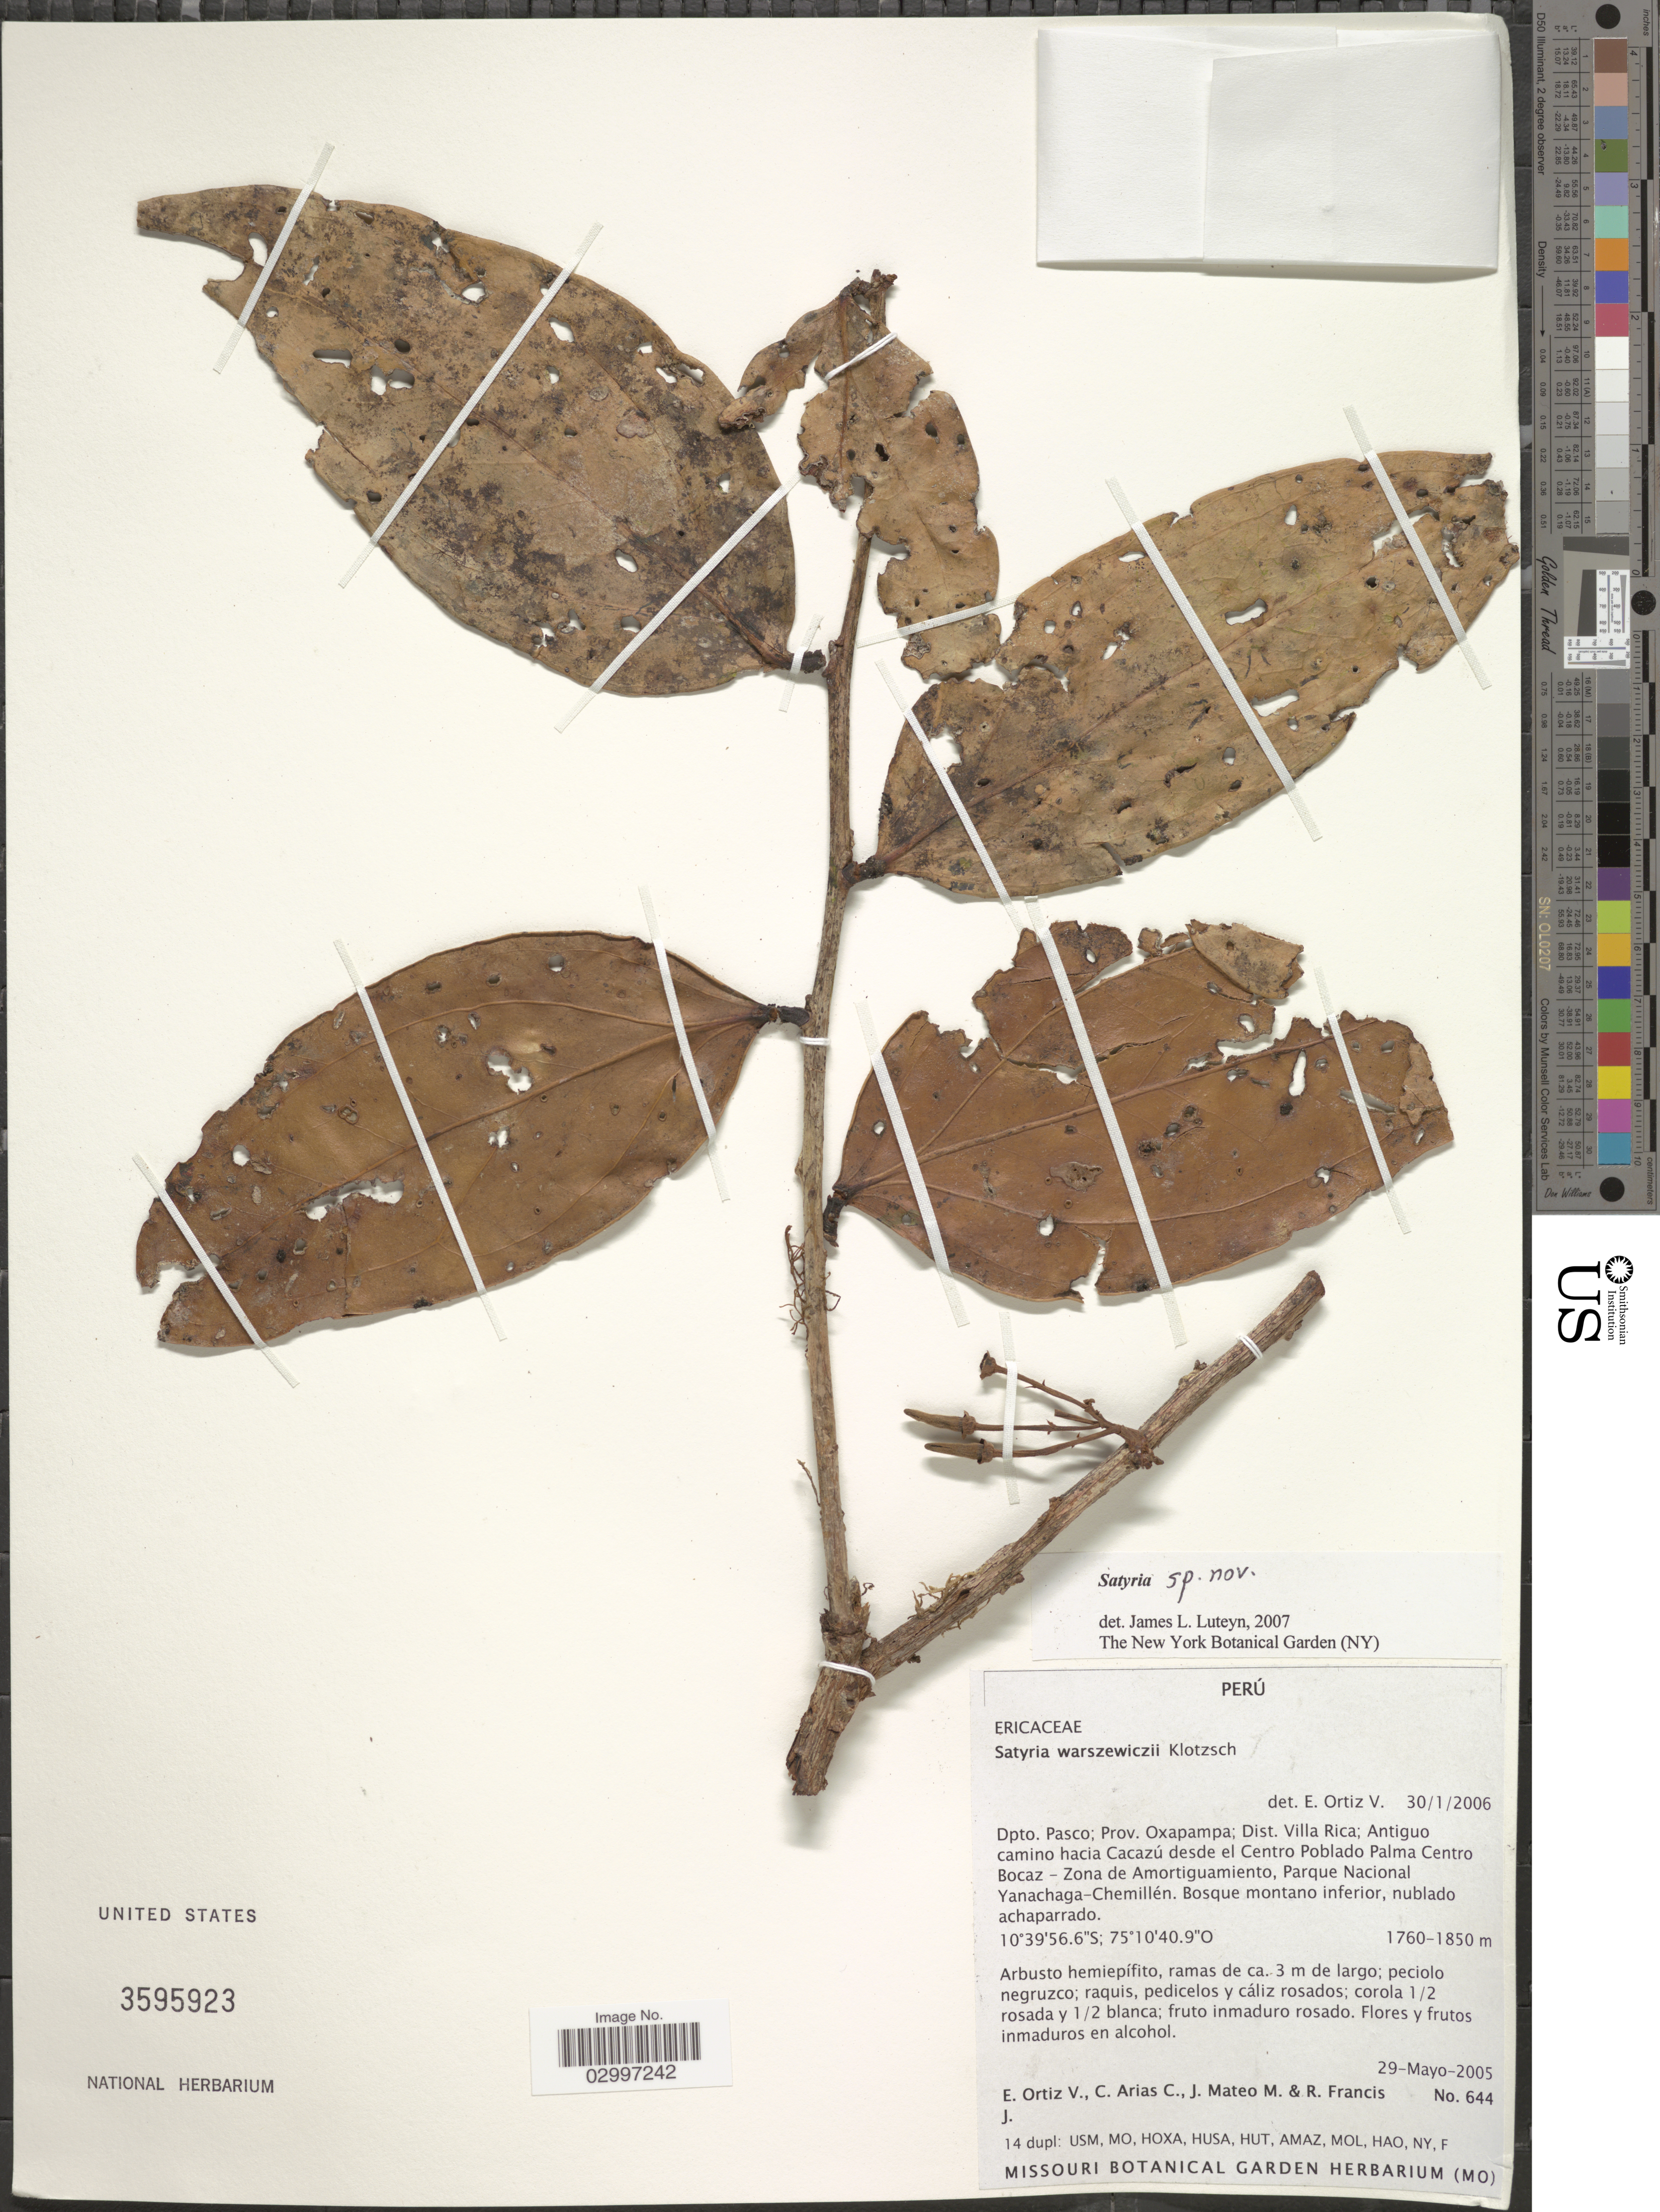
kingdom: Plantae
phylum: Tracheophyta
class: Magnoliopsida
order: Ericales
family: Ericaceae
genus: Satyria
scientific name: Satyria sp.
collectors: E. Ortiz V., C. Arias C., J. Mateo M. & R. Francis J.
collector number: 644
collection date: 2005-05-29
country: Peru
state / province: Pasco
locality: Dpto. Pasco, Prov. Oxapampa, Dist. Villa Rica, Antiguo camino hacia Cacazú desde el Centro Poblado Palma Centro Bocaz-Zona de Amortiguamiento, Parque Nacional Yanachaga-Chemillén.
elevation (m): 1760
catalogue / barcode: US 3595923